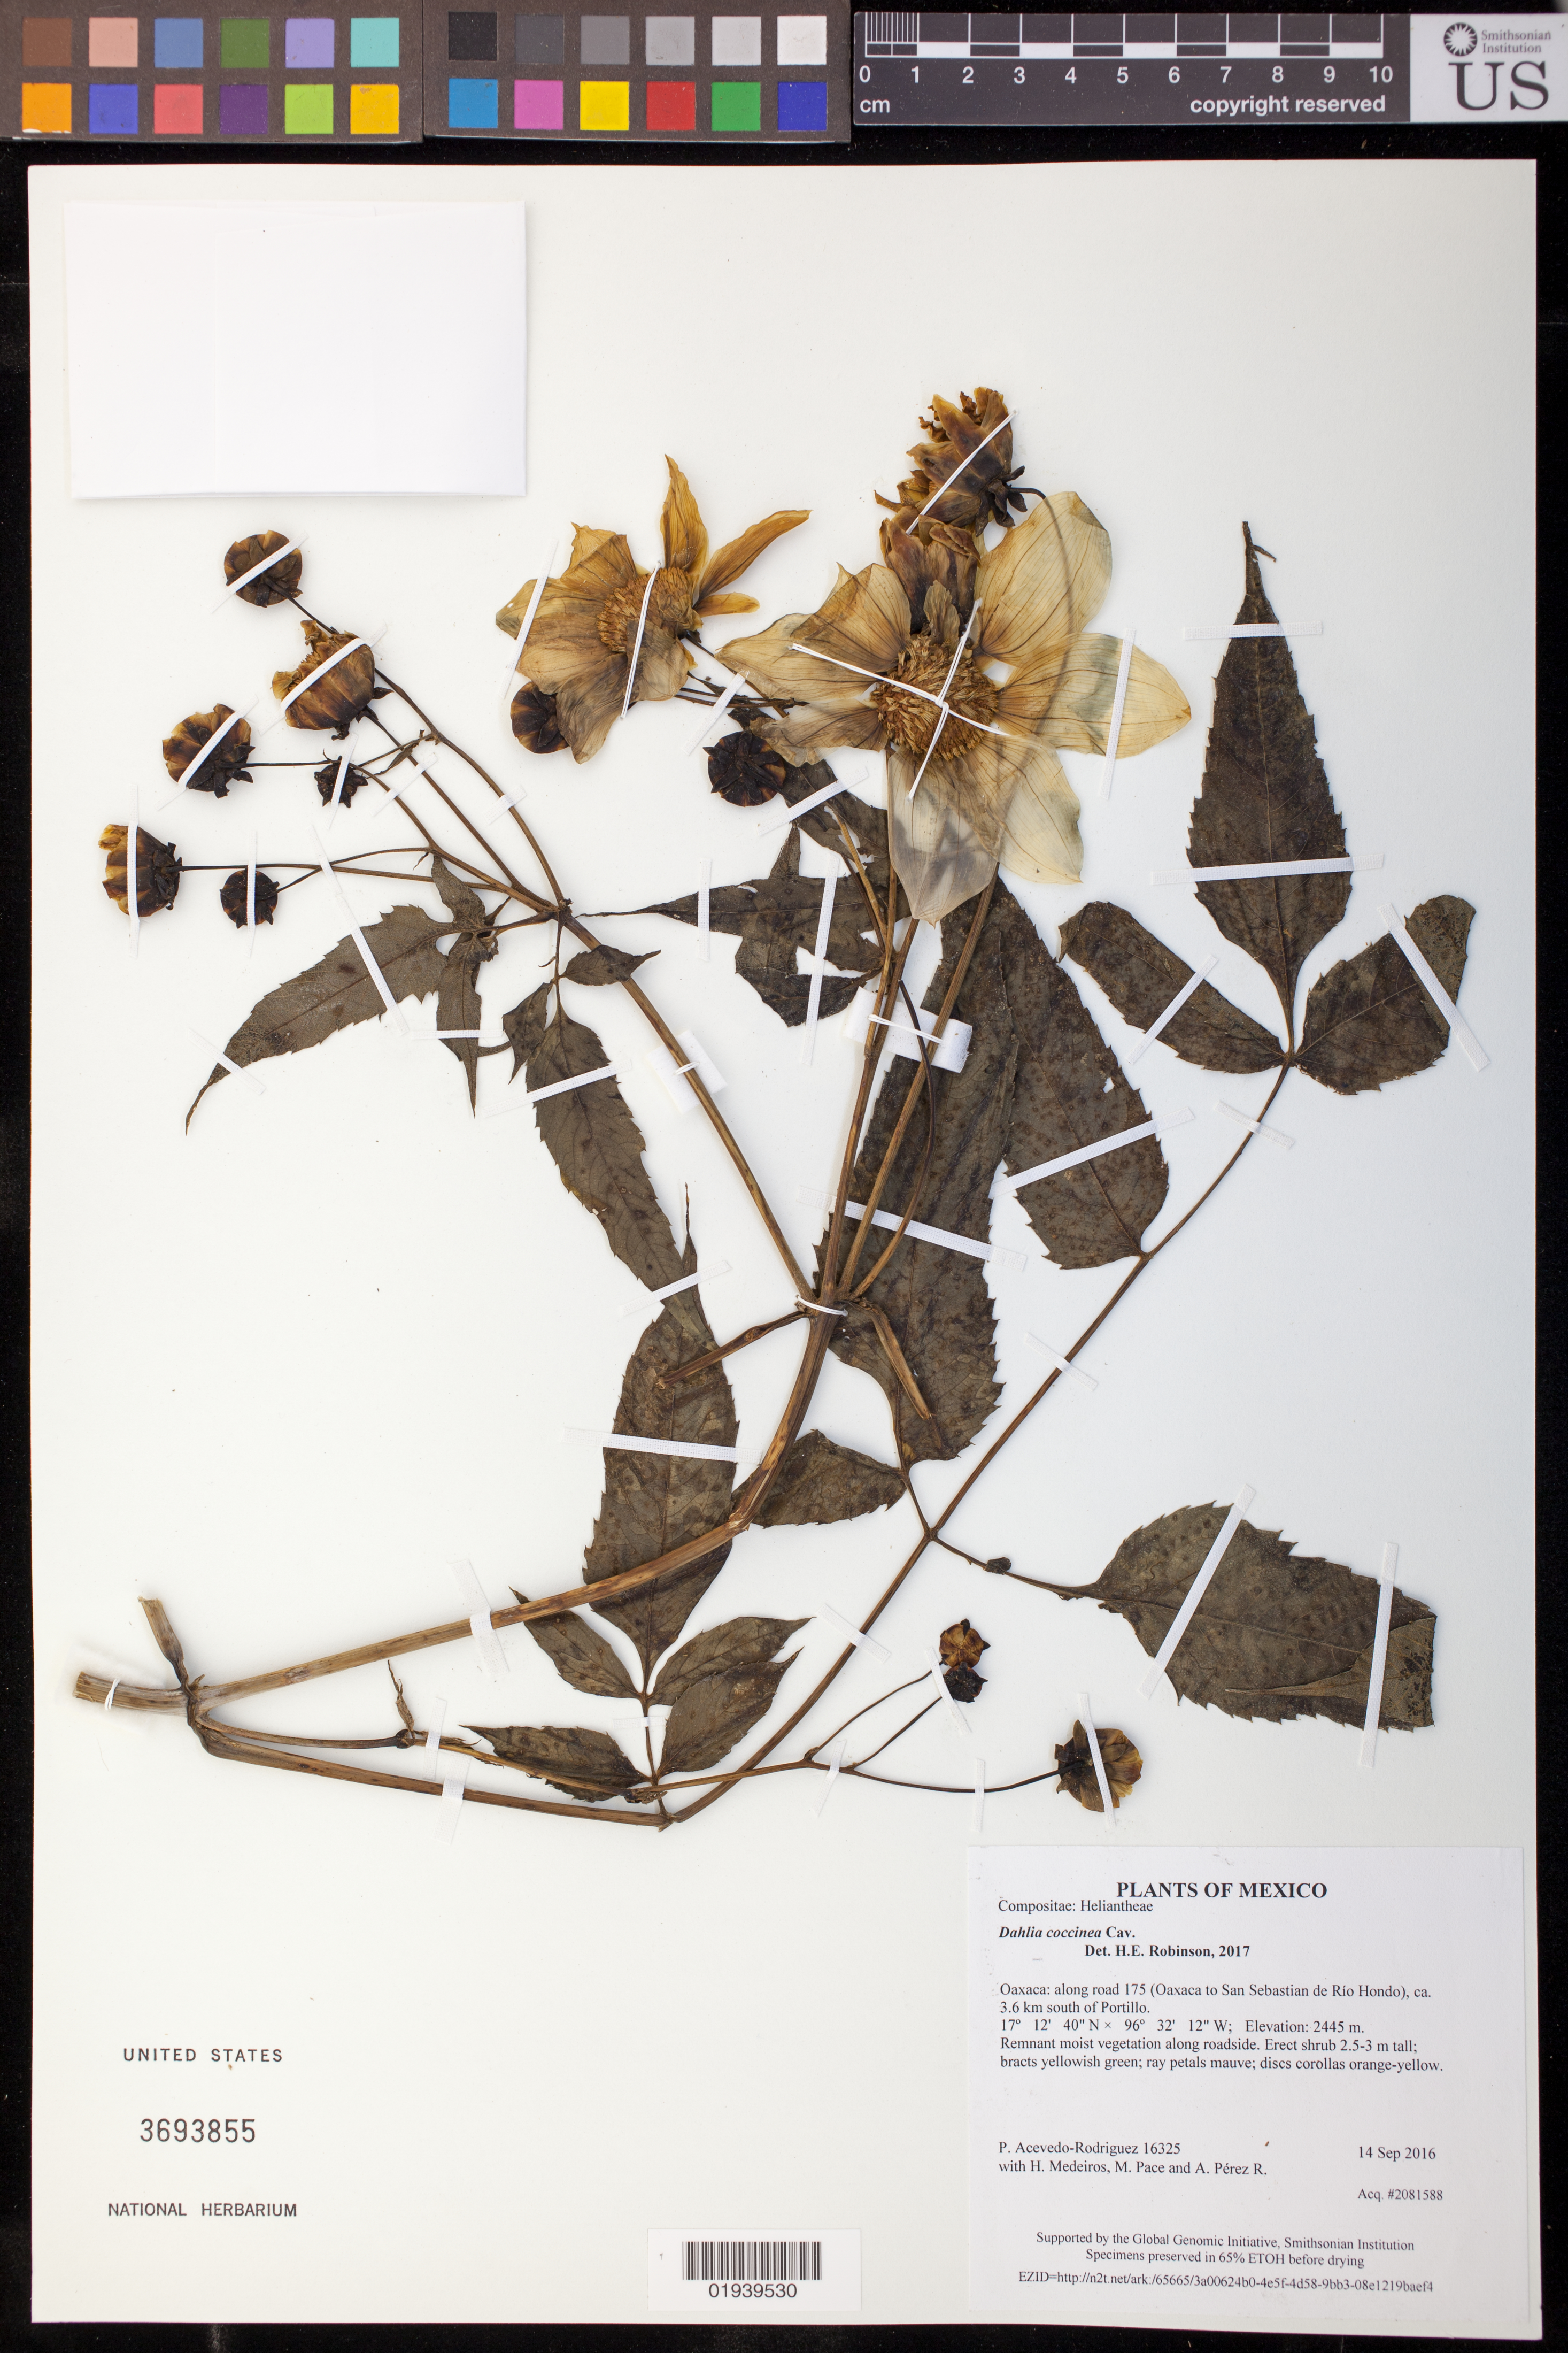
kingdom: Plantae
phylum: Tracheophyta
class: Magnoliopsida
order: Asterales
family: Asteraceae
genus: Dahlia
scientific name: Dahlia coccinea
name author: Cav.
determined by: Robinson, H. E., (US), Smithsonian Institution - National Museum of Natural History (UNITED STATES)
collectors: P. Acevedo-Rodr., H. Medeiros, M. R. Pace & A. Pérez R.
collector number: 16325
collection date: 2016-09-14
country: Mexico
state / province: Oaxaca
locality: along road 175 (Oaxaca to San Sebastian de Río Hondo), ca. 3.6 km south of Portillo.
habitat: Remnant moist vegetation along roadside.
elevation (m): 2445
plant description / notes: US, NY, MO, K, F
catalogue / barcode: US 3693855